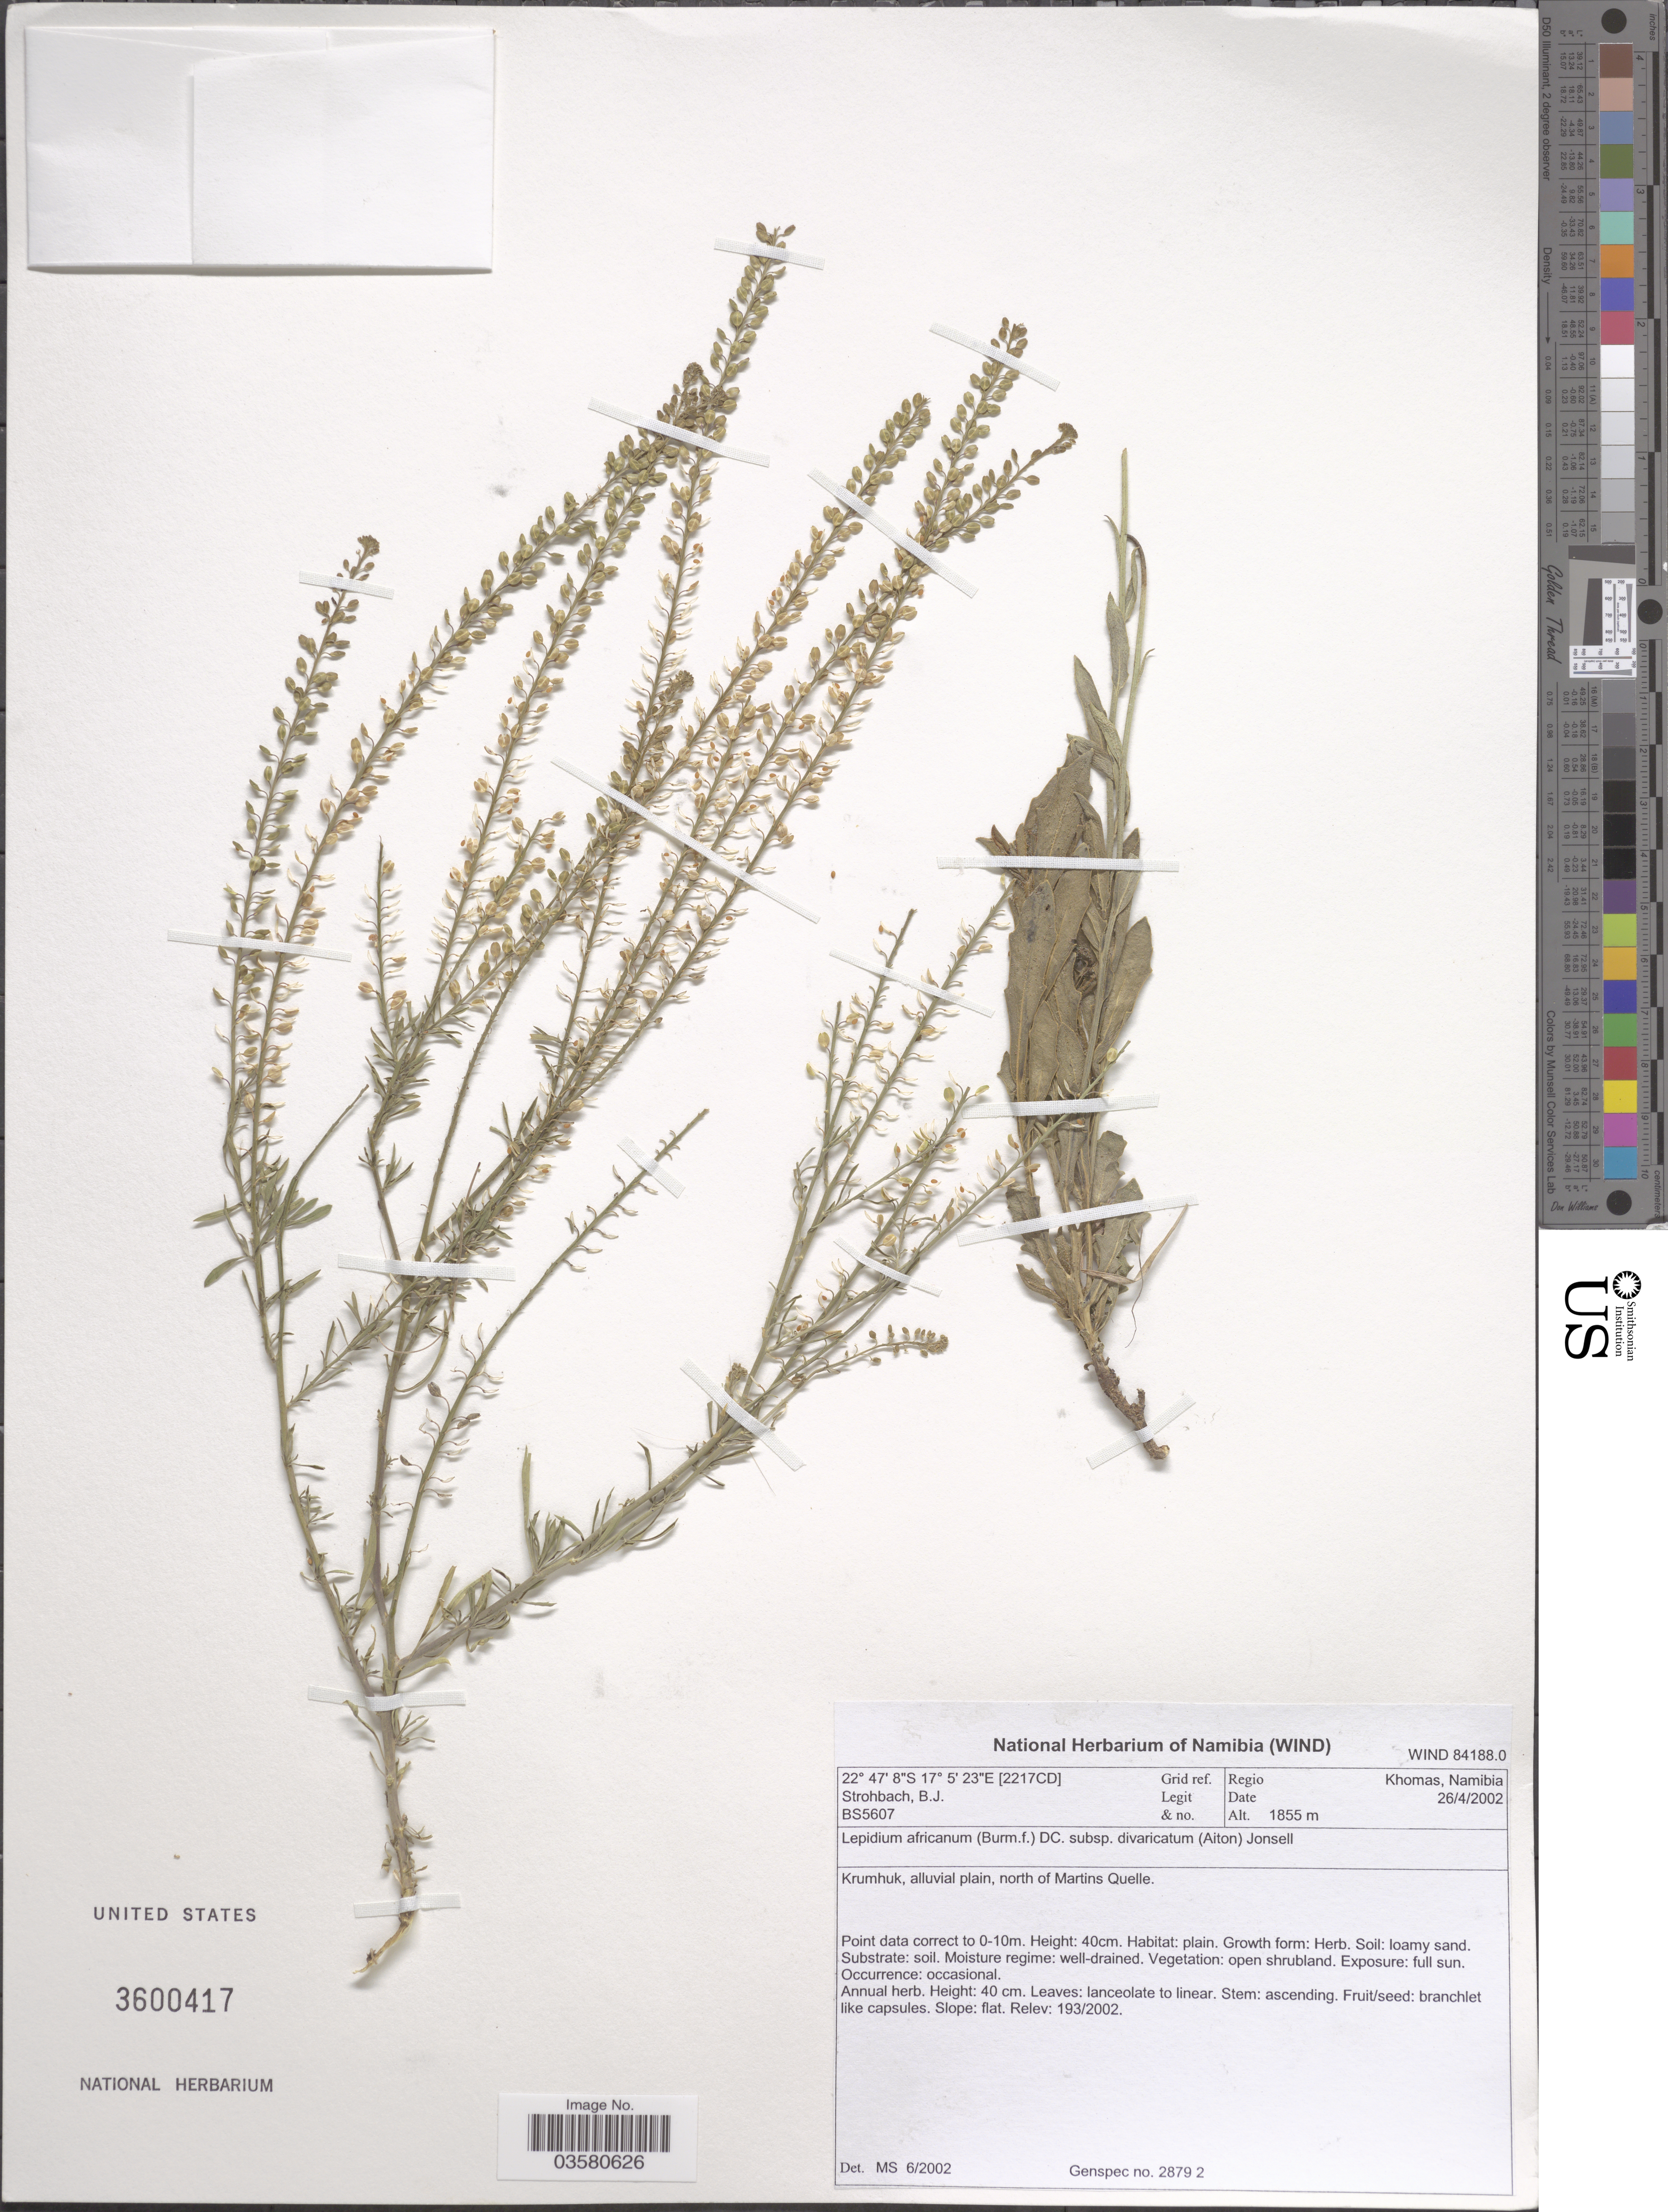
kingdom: Plantae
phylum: Tracheophyta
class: Magnoliopsida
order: Brassicales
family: Brassicaceae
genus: Lepidium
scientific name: Lepidium africanum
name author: (Burm. f.) DC.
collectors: B. Strohbach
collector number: BS5607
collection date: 2002-04-26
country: Namibia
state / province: Khomas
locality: [2217CD] Grid ref. Regio Khomas. Krumhuk, alluvial plain, north of Martins Quelle.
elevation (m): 1855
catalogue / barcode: US 3600417